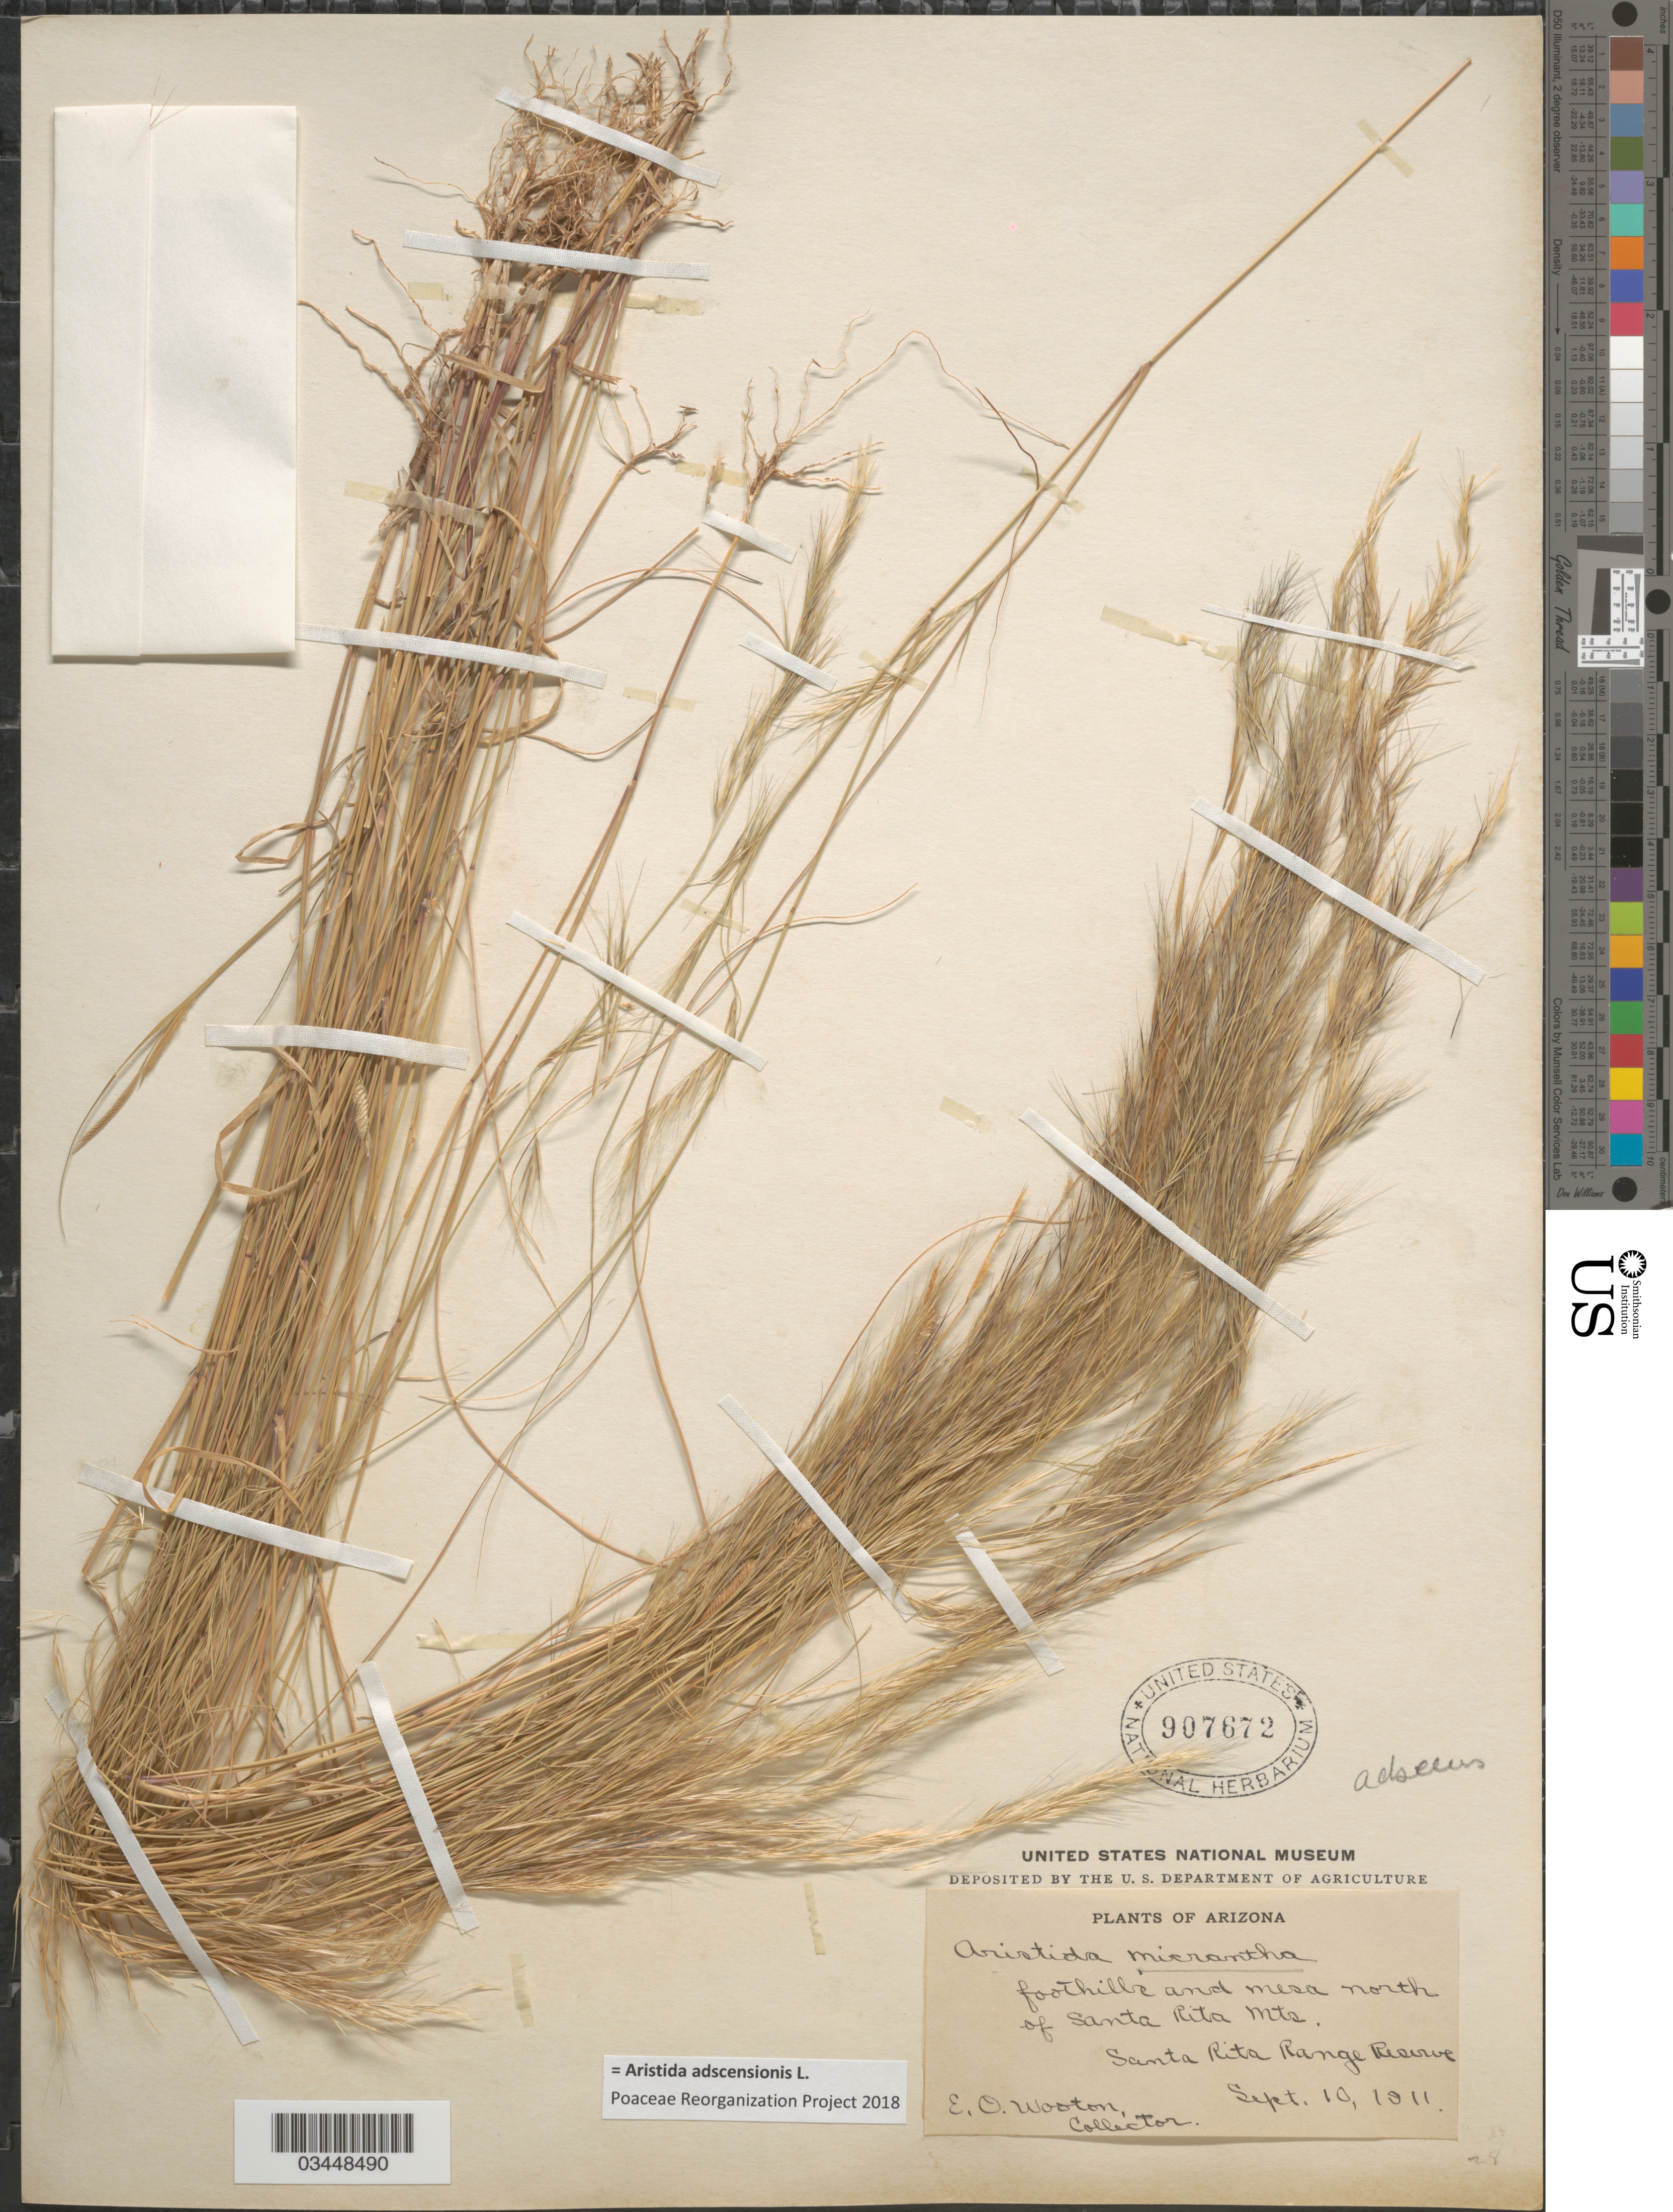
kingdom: Plantae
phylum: Tracheophyta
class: Liliopsida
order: Poales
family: Poaceae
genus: Aristida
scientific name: Aristida adscensionis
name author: L.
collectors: E. O. Wooton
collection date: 1811-09-10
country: United States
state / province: Arizona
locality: Foothills and mesa north of Santa Rita Mts. Santa Rita Range Reserve.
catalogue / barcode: US 907672